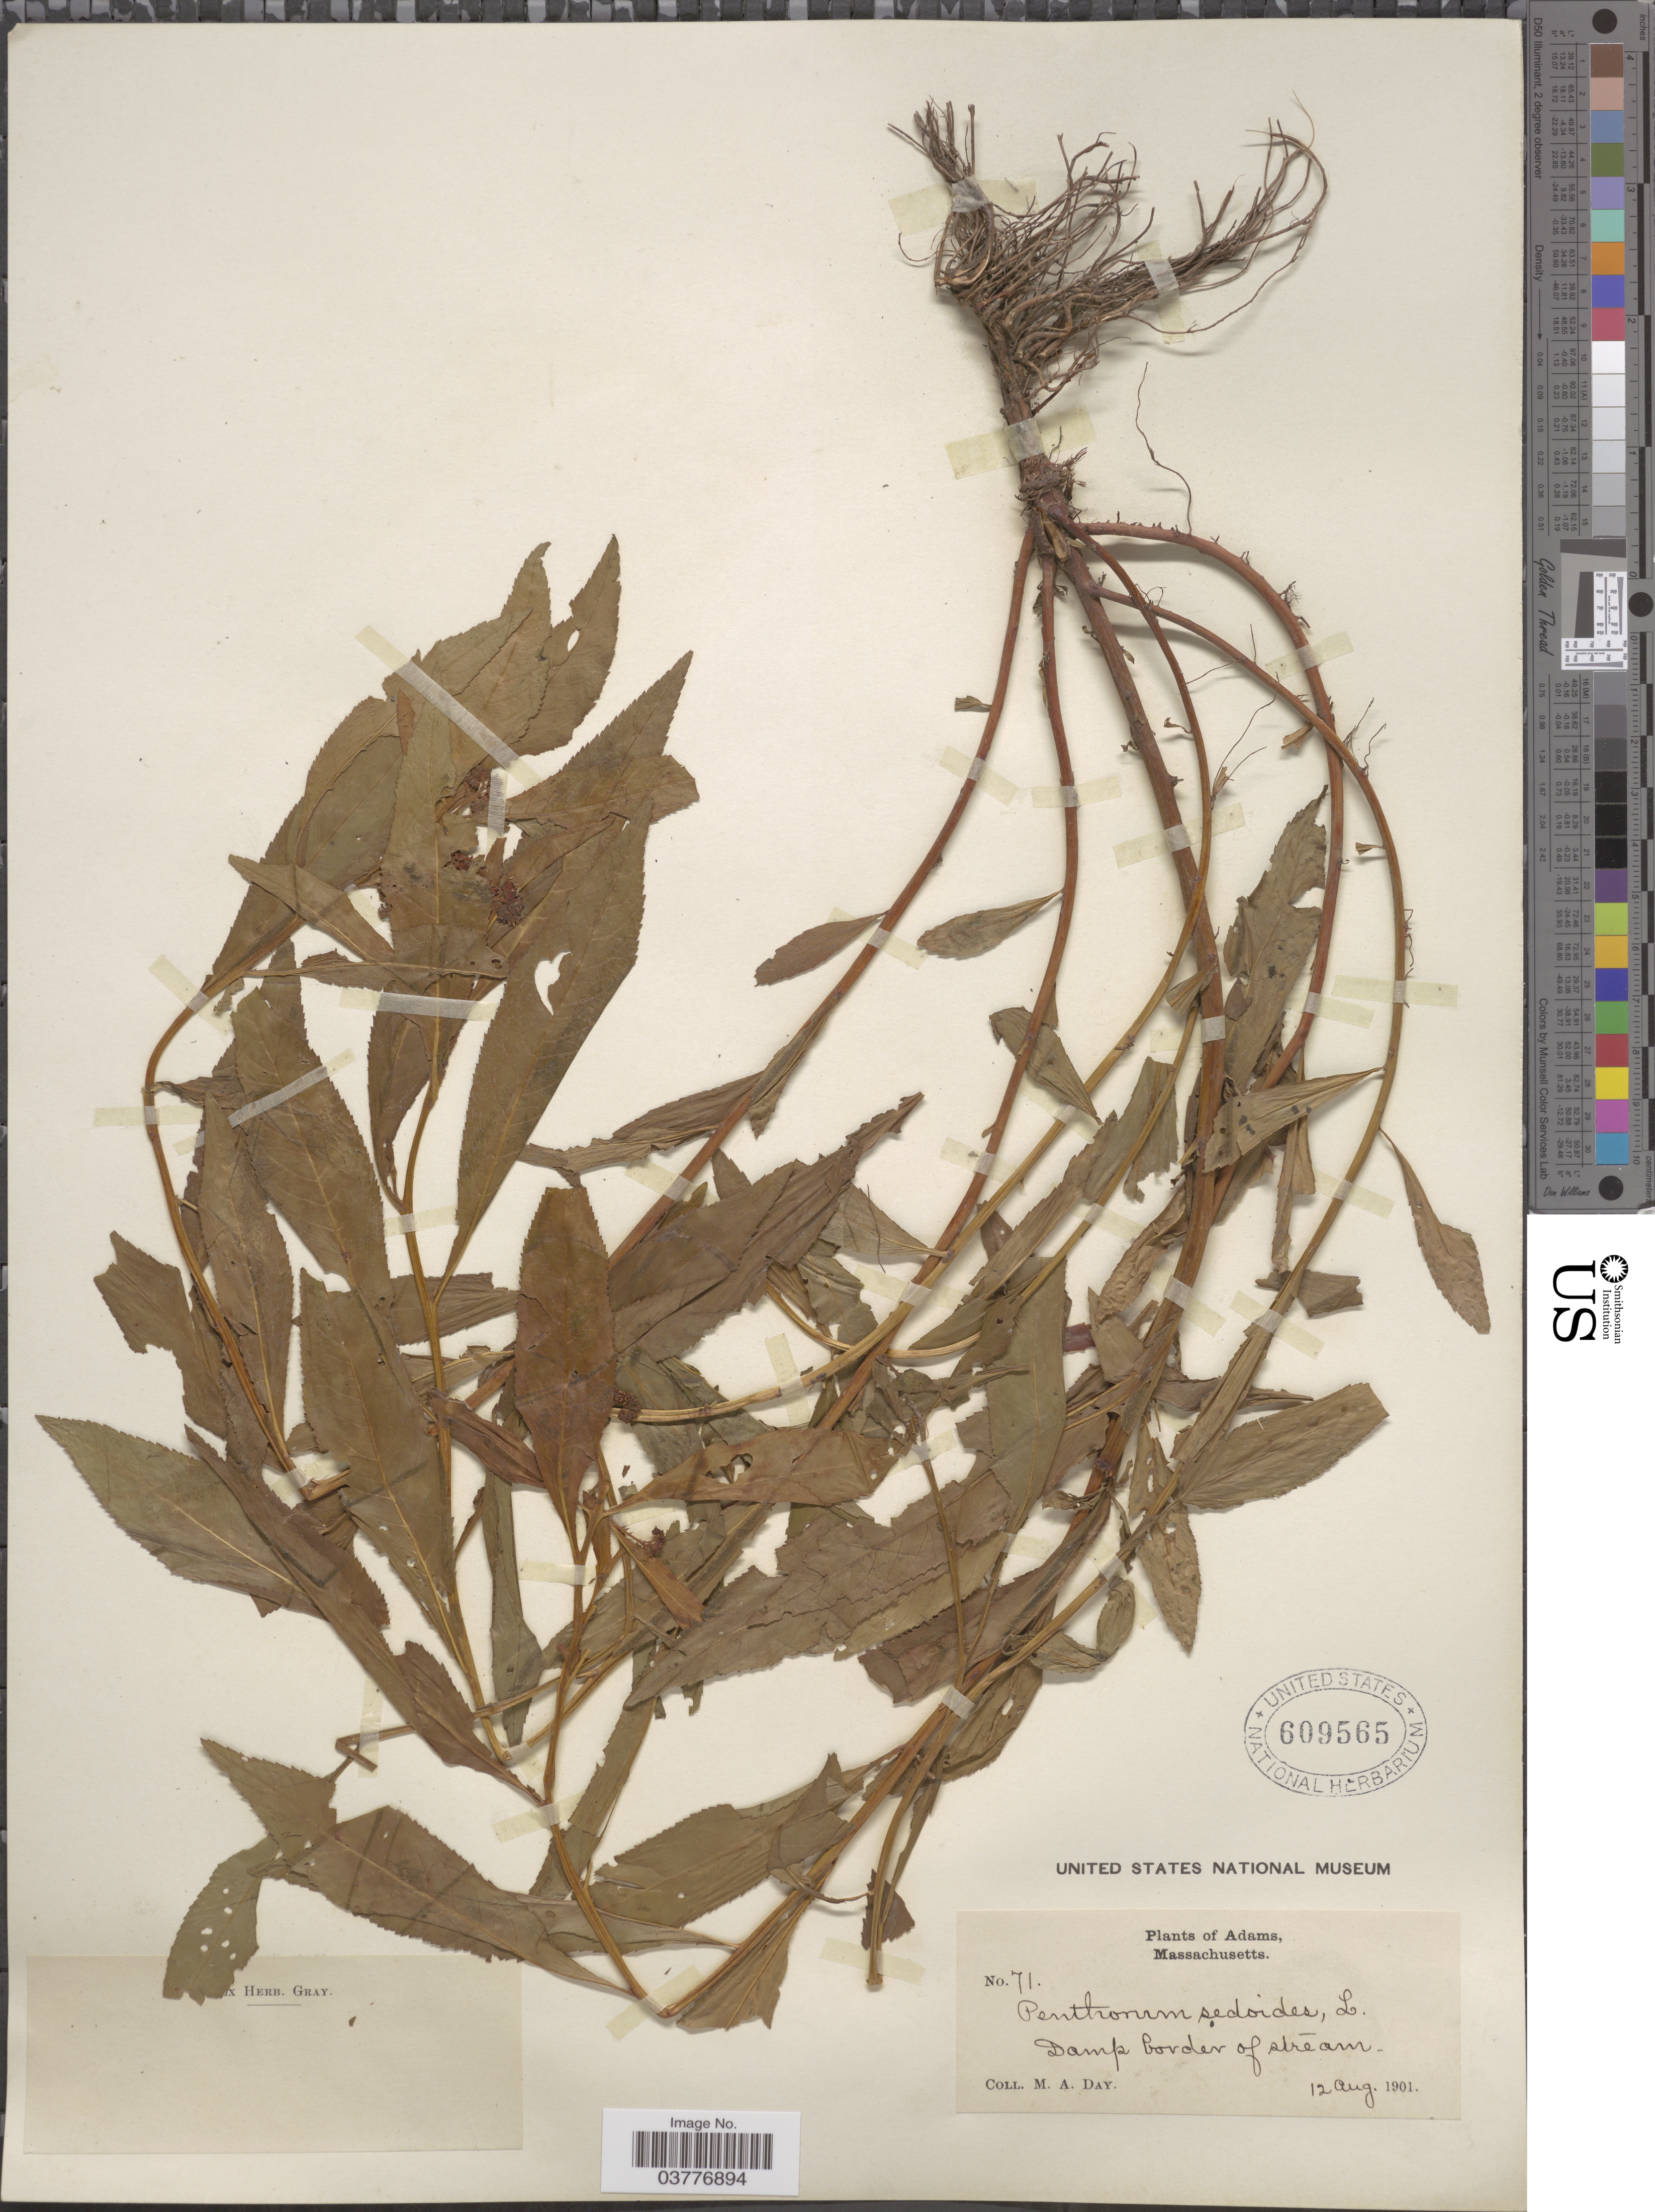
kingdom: Plantae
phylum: Tracheophyta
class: Magnoliopsida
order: Saxifragales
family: Penthoraceae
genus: Penthorum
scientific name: Penthorum sedoides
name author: L.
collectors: M. Day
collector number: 71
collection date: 1901-08-12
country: United States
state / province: Massachusetts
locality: Adams. Damp border of stream.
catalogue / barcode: US 609565